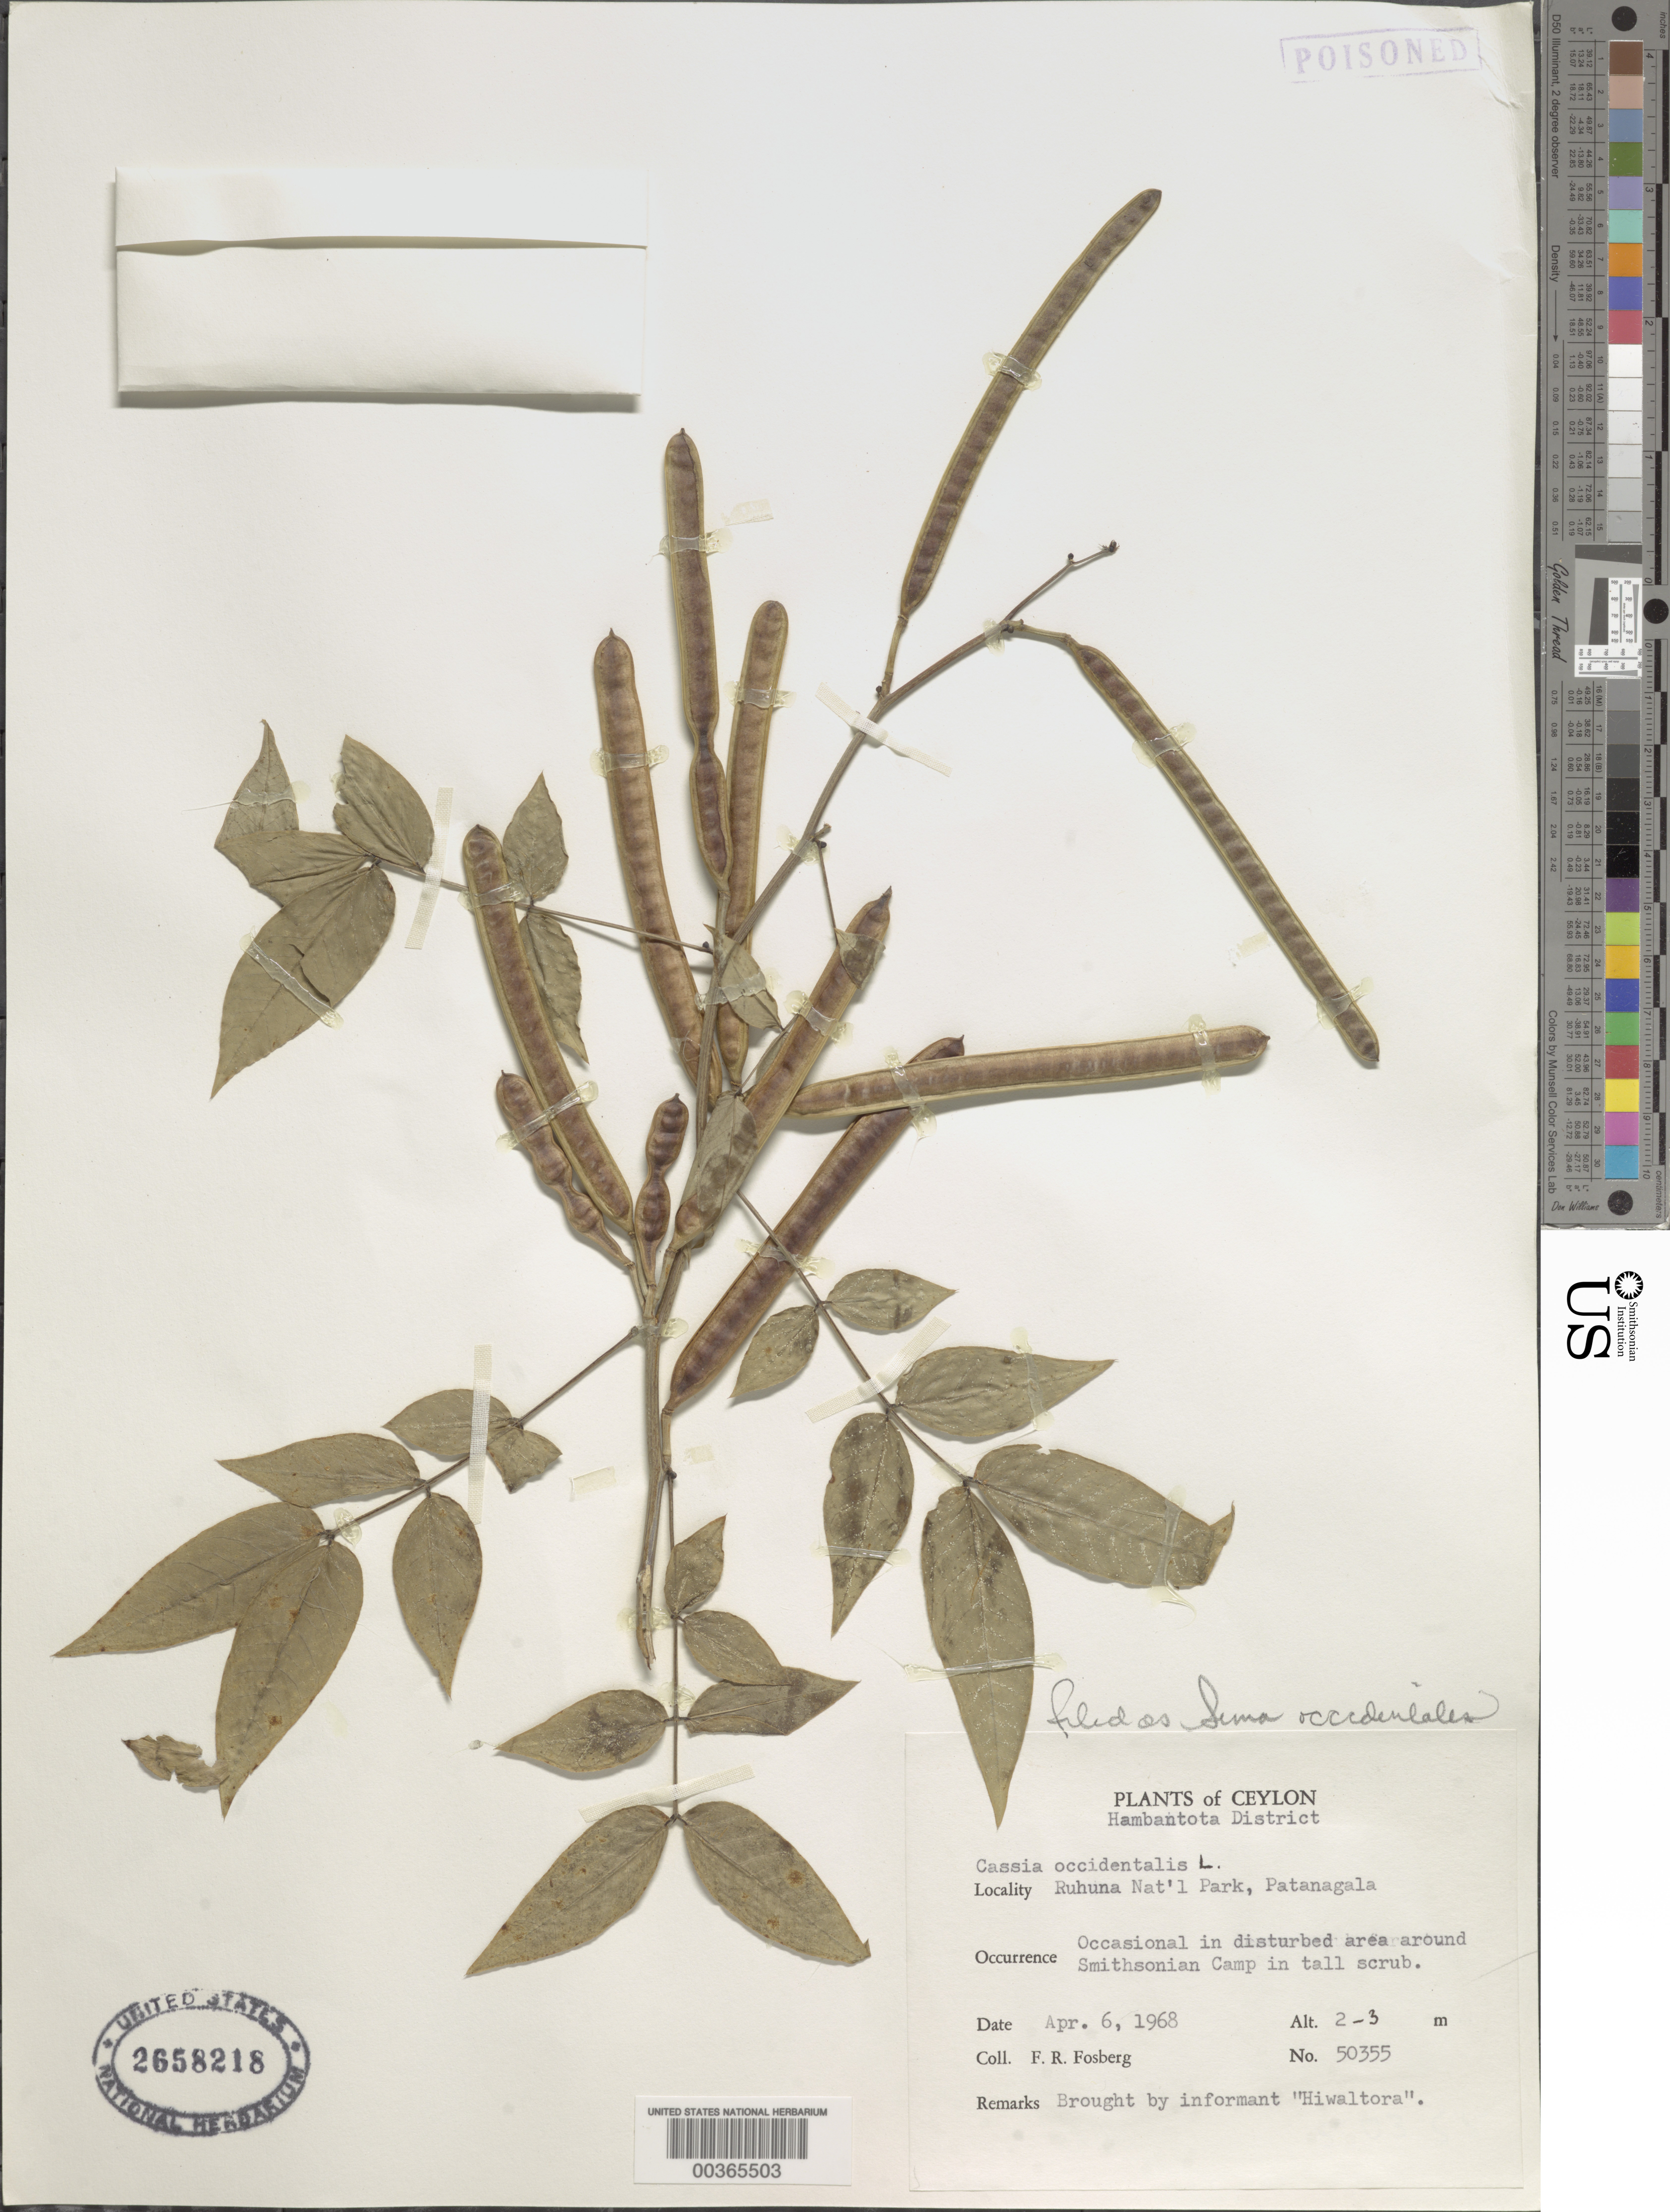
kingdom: Plantae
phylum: Tracheophyta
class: Magnoliopsida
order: Fabales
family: Fabaceae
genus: Senna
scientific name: Senna occidentalis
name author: (L.) Link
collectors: F. R. Fosberg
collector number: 50355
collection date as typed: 06 Apr 1968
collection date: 1968-04-06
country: Sri Lanka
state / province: Southern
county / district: Hambantota Dist.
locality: Ruhuna nat'l park, patanagala, around smithsonian camp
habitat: Disturbed area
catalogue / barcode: US 2658218